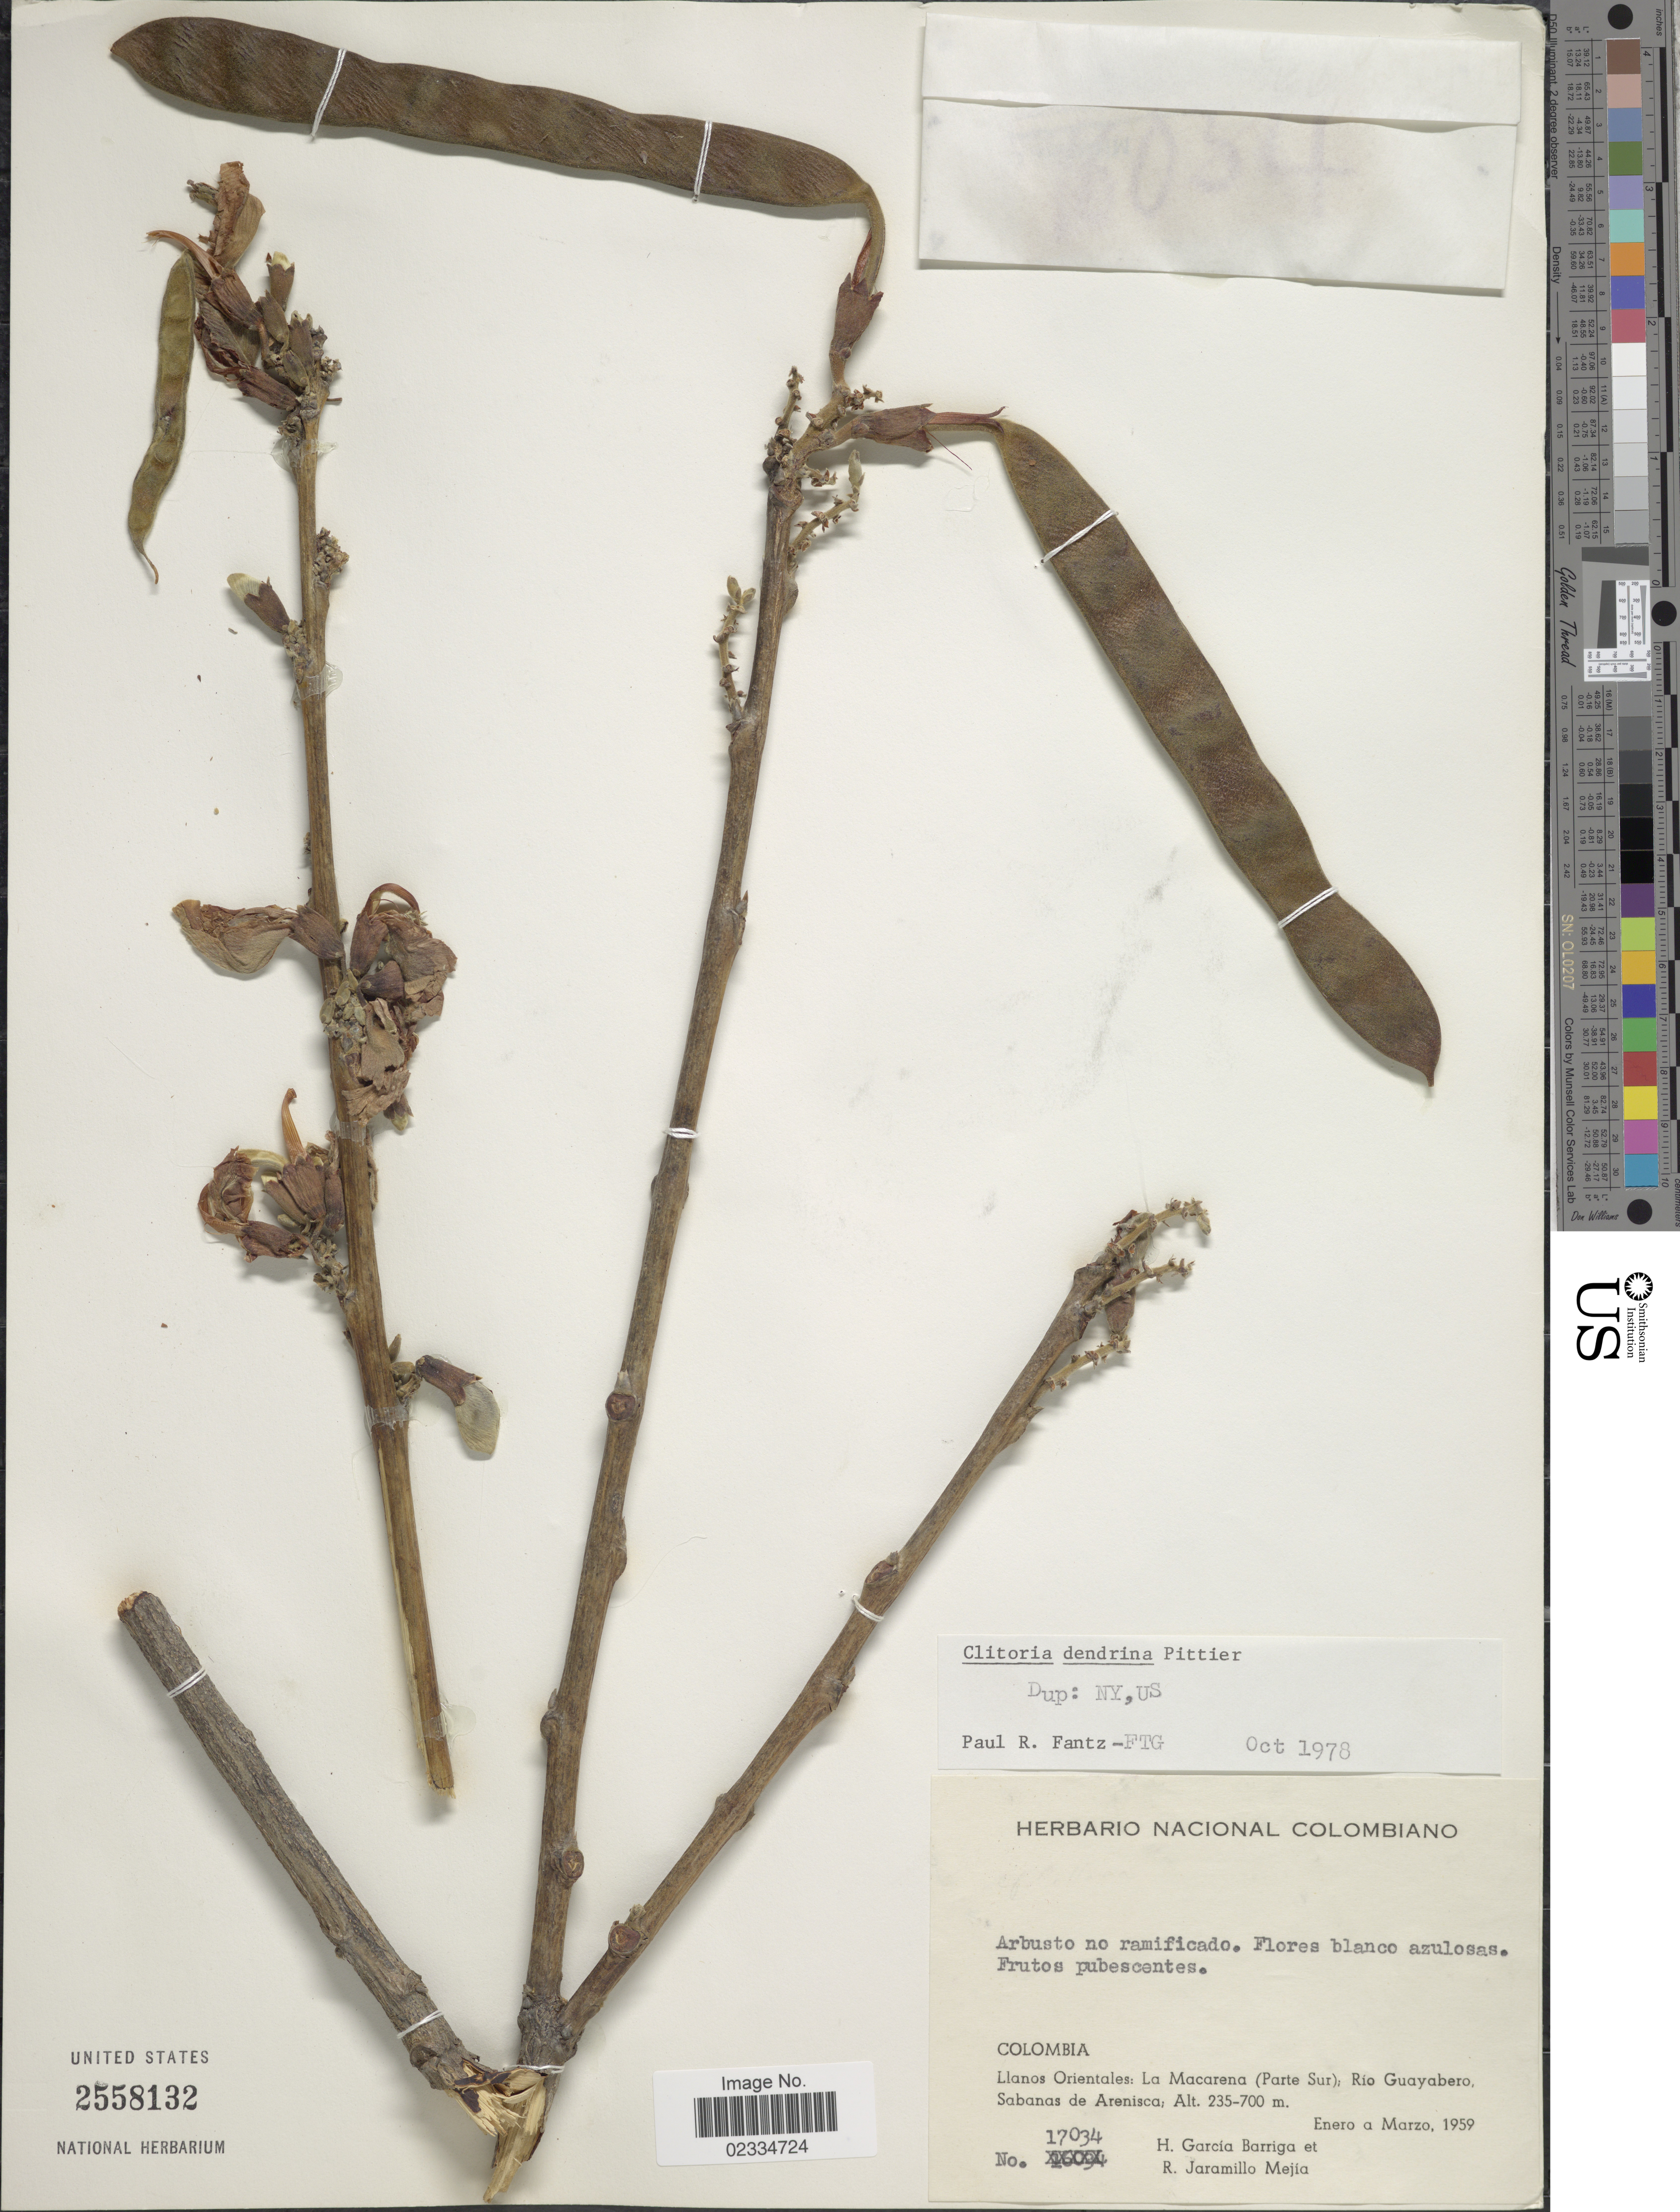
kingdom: Plantae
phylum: Tracheophyta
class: Magnoliopsida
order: Fabales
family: Fabaceae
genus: Clitoria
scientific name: Clitoria dendrina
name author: Pittier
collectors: H. García Barriga & R. Jaramillo M.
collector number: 17034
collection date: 1959-01/1959-03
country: Colombia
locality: Llanos Orientales, La Macarena (Parte Sur), Rio Guayabero, sabanas de Arenisca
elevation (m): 235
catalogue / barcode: US 2558132